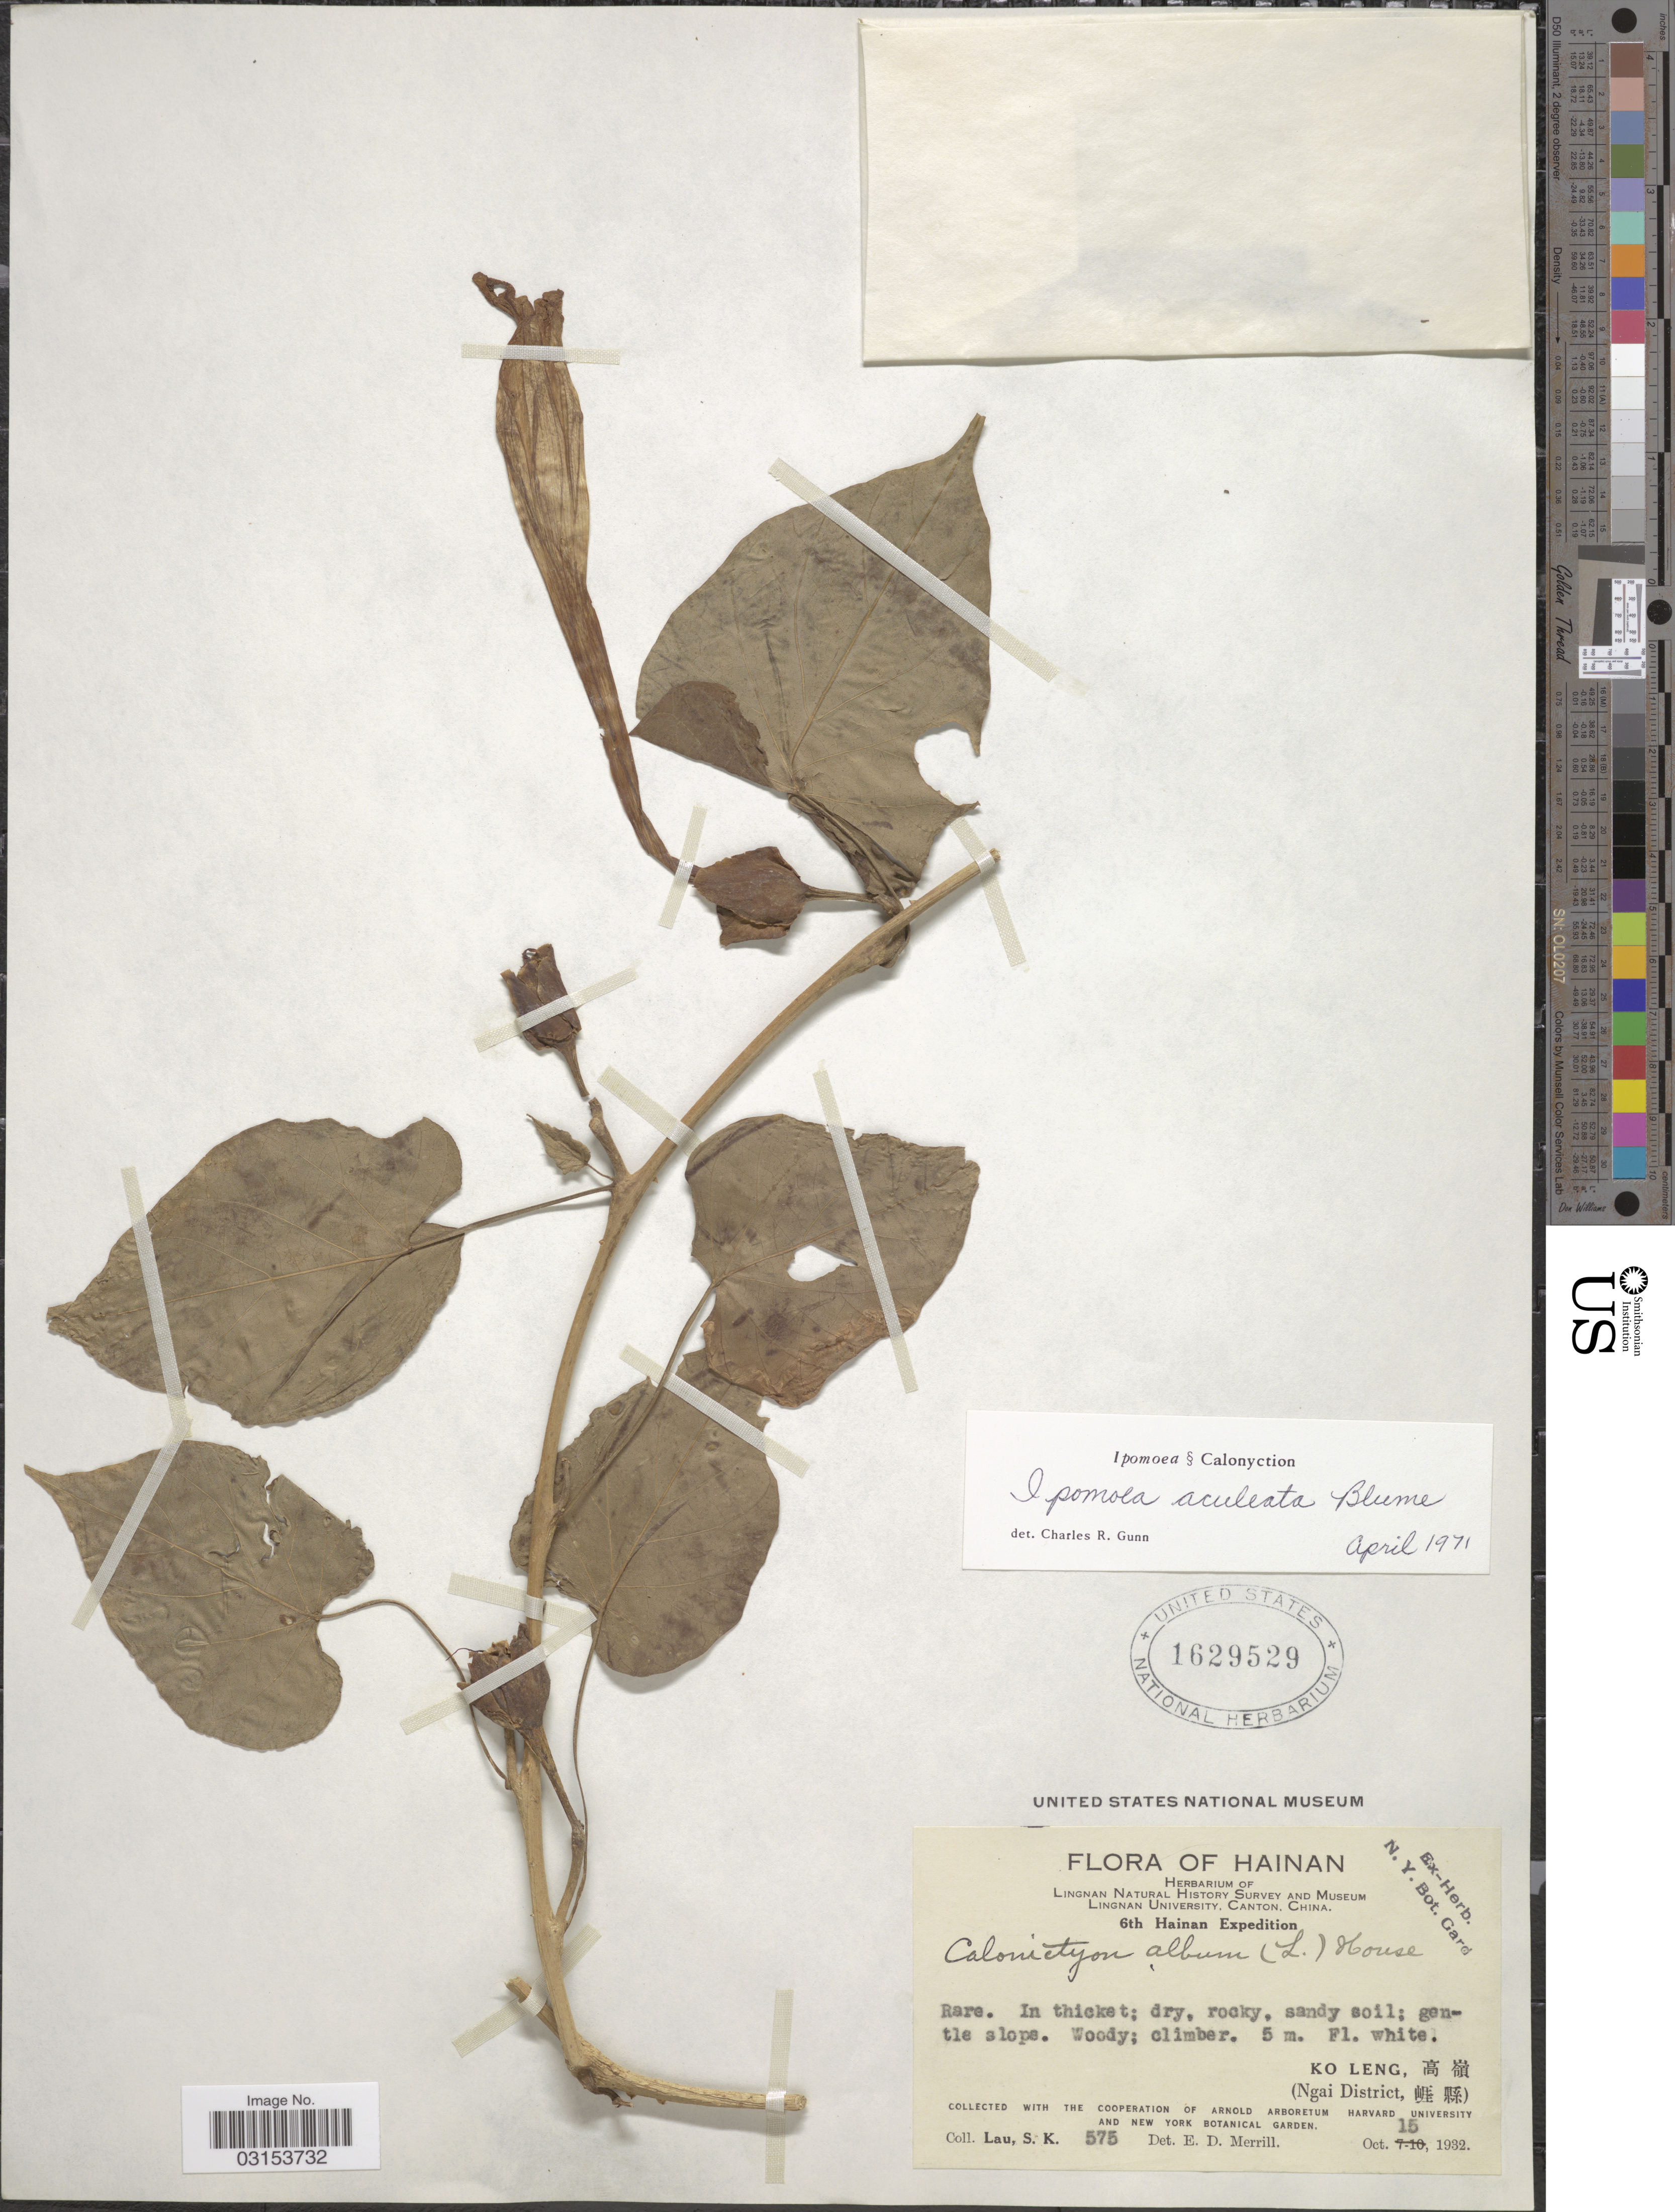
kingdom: Plantae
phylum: Tracheophyta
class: Magnoliopsida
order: Solanales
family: Convolvulaceae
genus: Ipomoea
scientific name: Ipomoea aculeata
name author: (L.) Kuntze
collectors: S. K. Lau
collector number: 575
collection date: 1932-10-15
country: China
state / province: Hainan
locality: Ko Leng(Ngai District)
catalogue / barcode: US 1629529